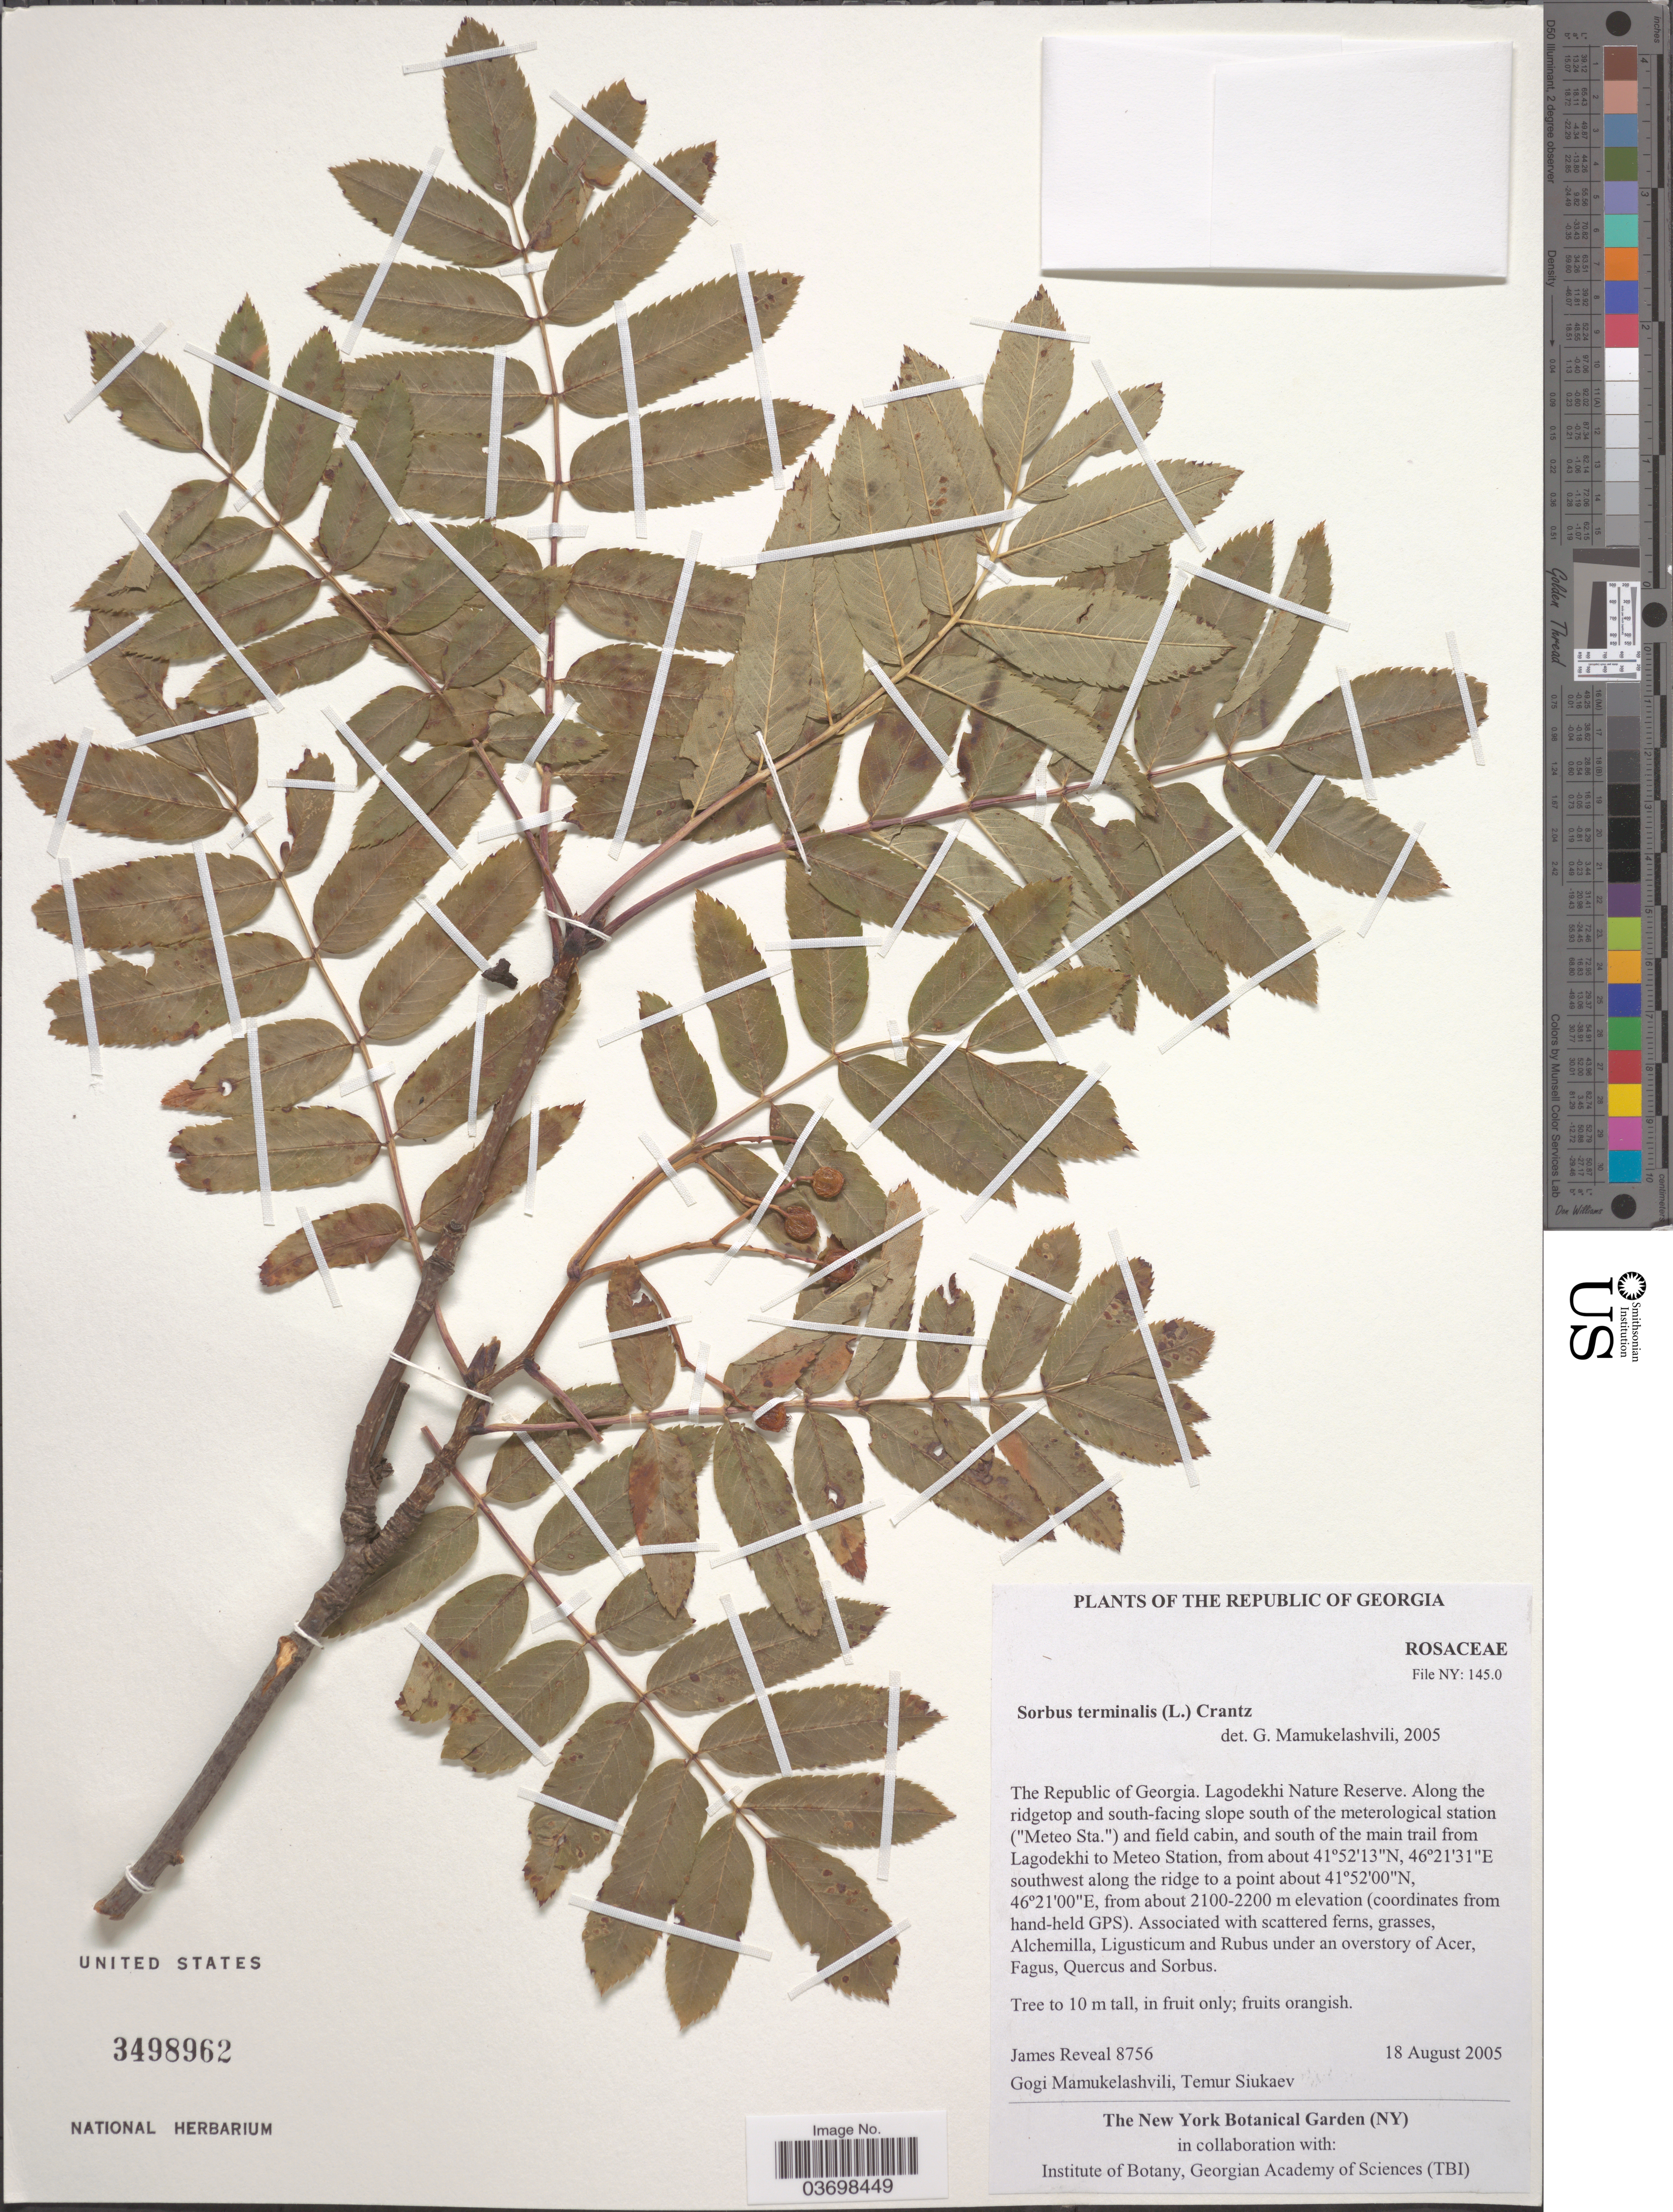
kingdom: Plantae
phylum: Tracheophyta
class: Magnoliopsida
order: Rosales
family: Rosaceae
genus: Sorbus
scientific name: Sorbus terminalis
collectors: J. Reveal, G. Mamukelashvili & T. Siukaev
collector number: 8756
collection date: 2005-08-18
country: Georgia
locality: The Republic of Georgia. Lagodekhi Nature Reserve. Along the ridgetop and south-facing slope south of the meterological station ("Meteo Sta.") and field cabin, and south of the main trail from Lagodekhi to Meteo Station, southwest along the ridge.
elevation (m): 2100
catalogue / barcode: US 3498962